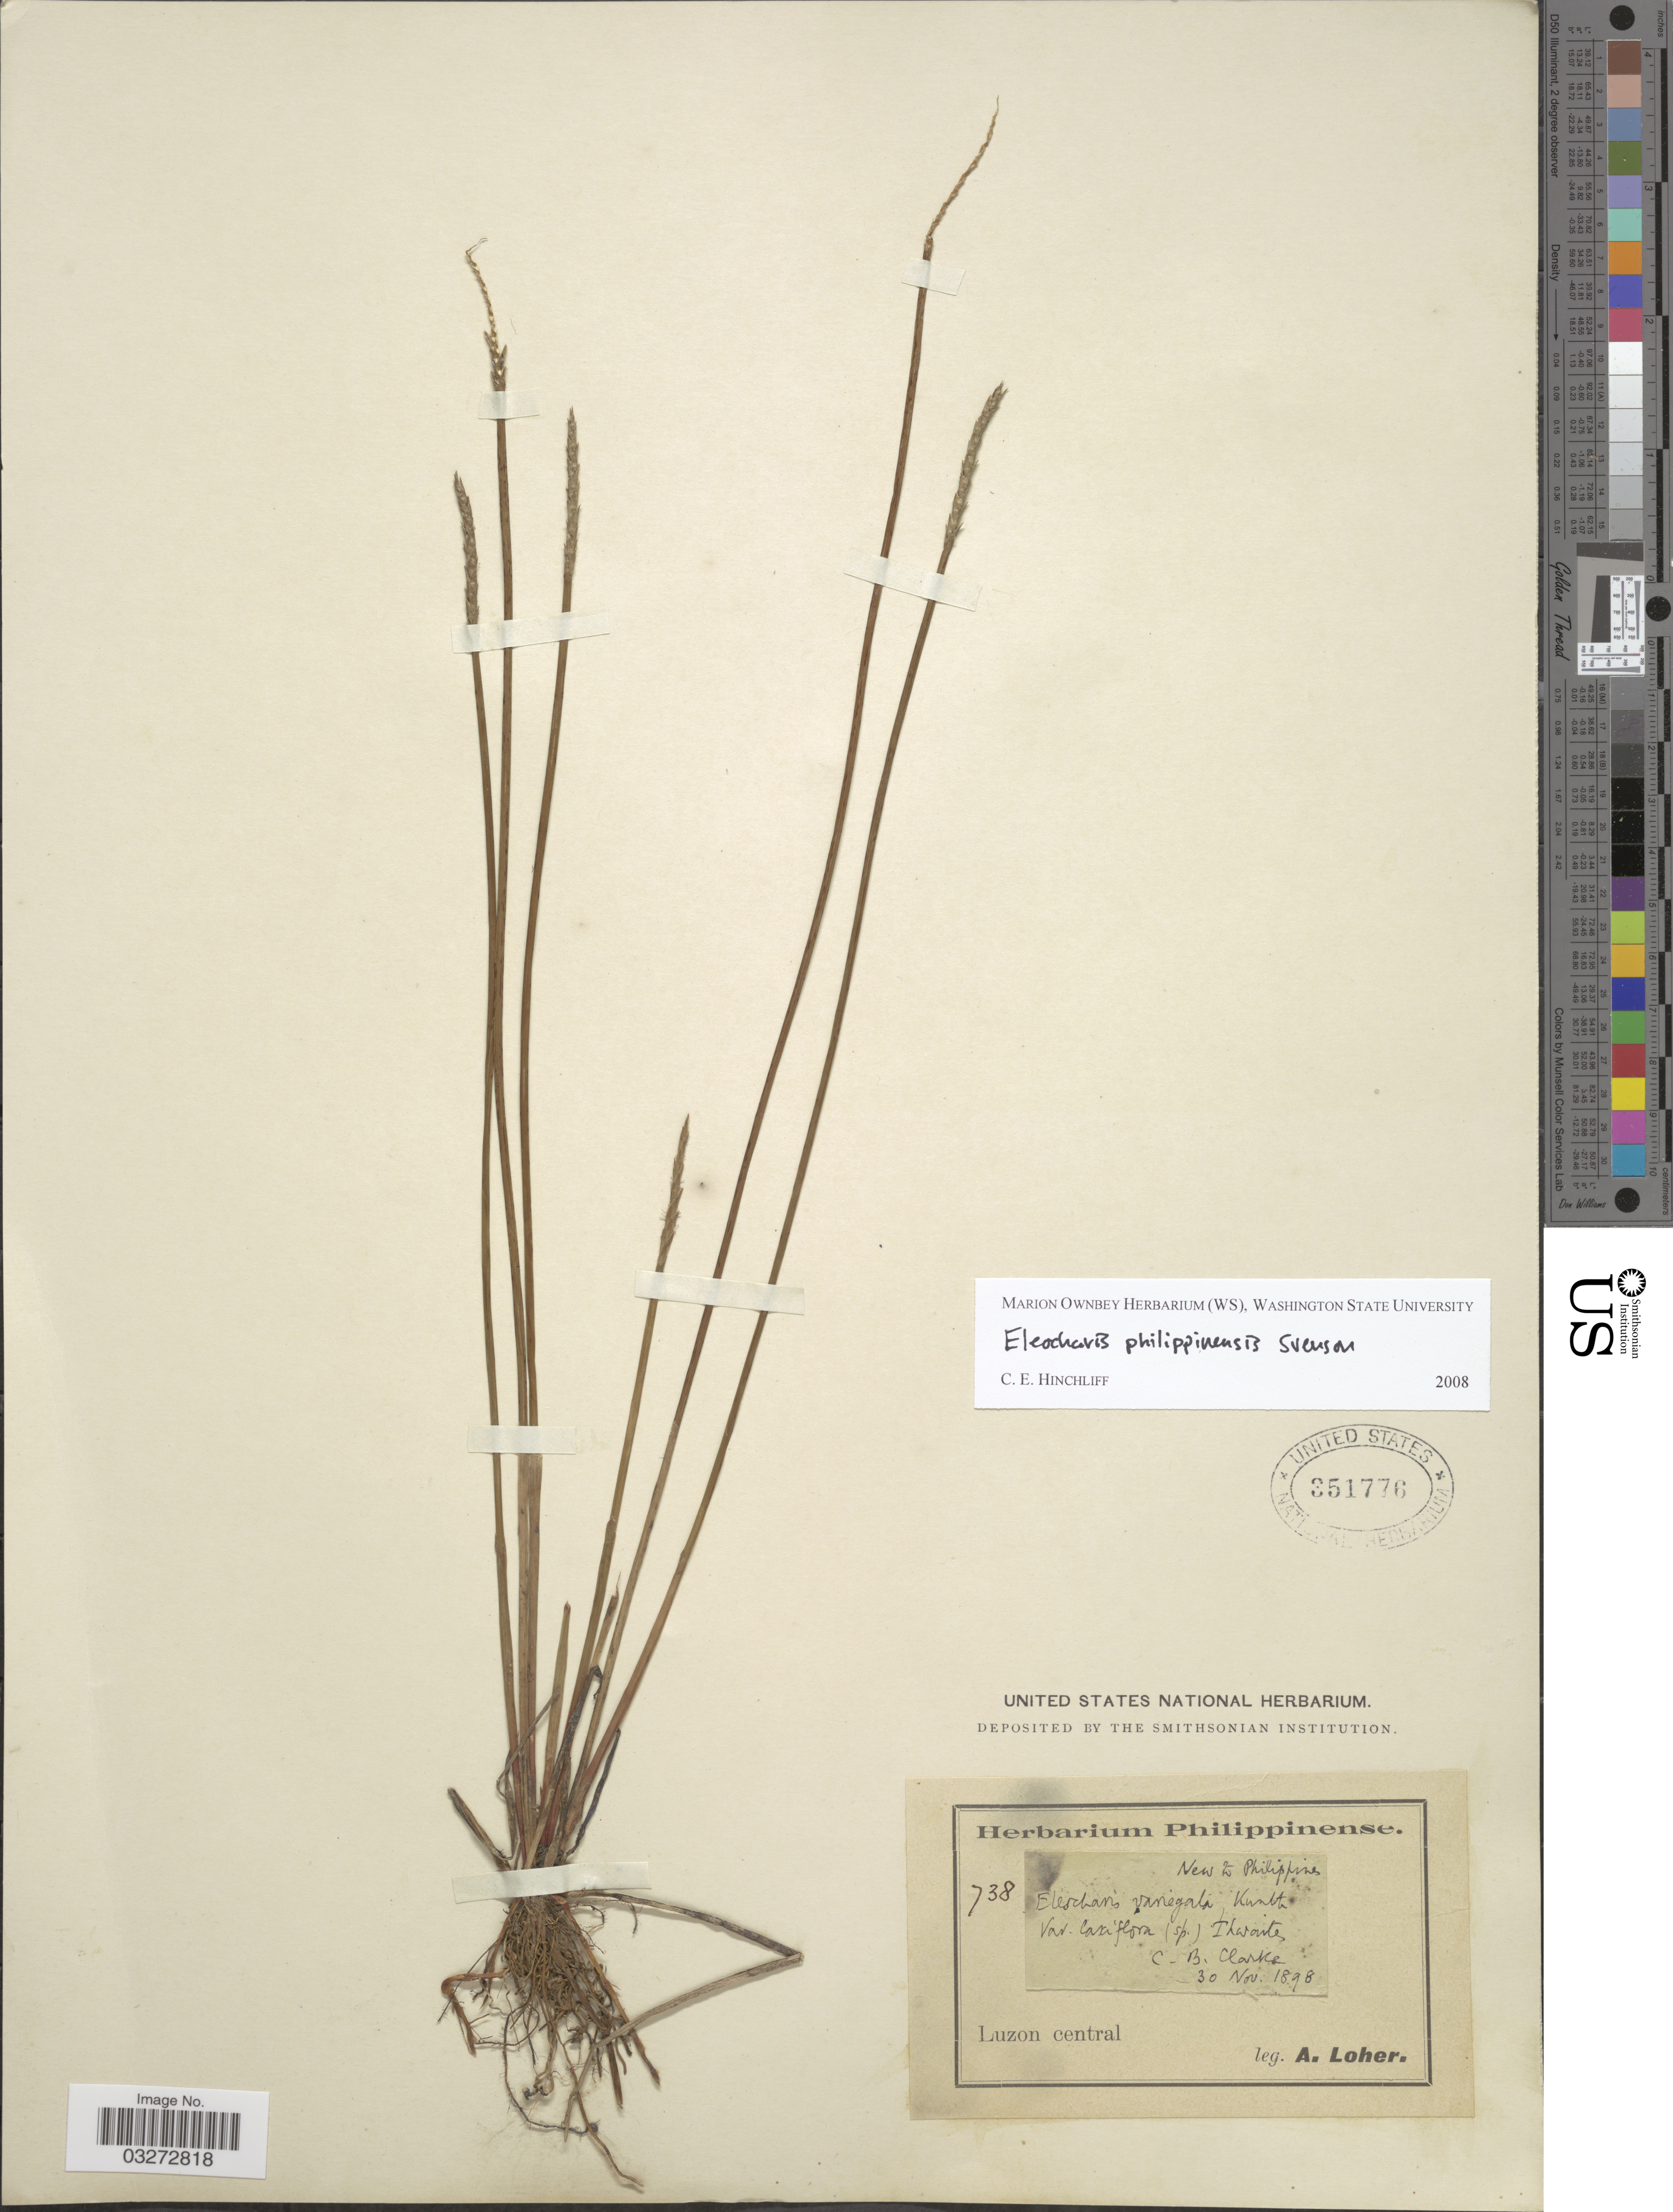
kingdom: Plantae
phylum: Tracheophyta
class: Liliopsida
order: Poales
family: Cyperaceae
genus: Eleocharis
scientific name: Eleocharis philippinensis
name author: Svenson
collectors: A. Loher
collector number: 738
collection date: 1898-11-30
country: Philippines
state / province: Central Luzon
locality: Luzon central.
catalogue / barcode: US 351776